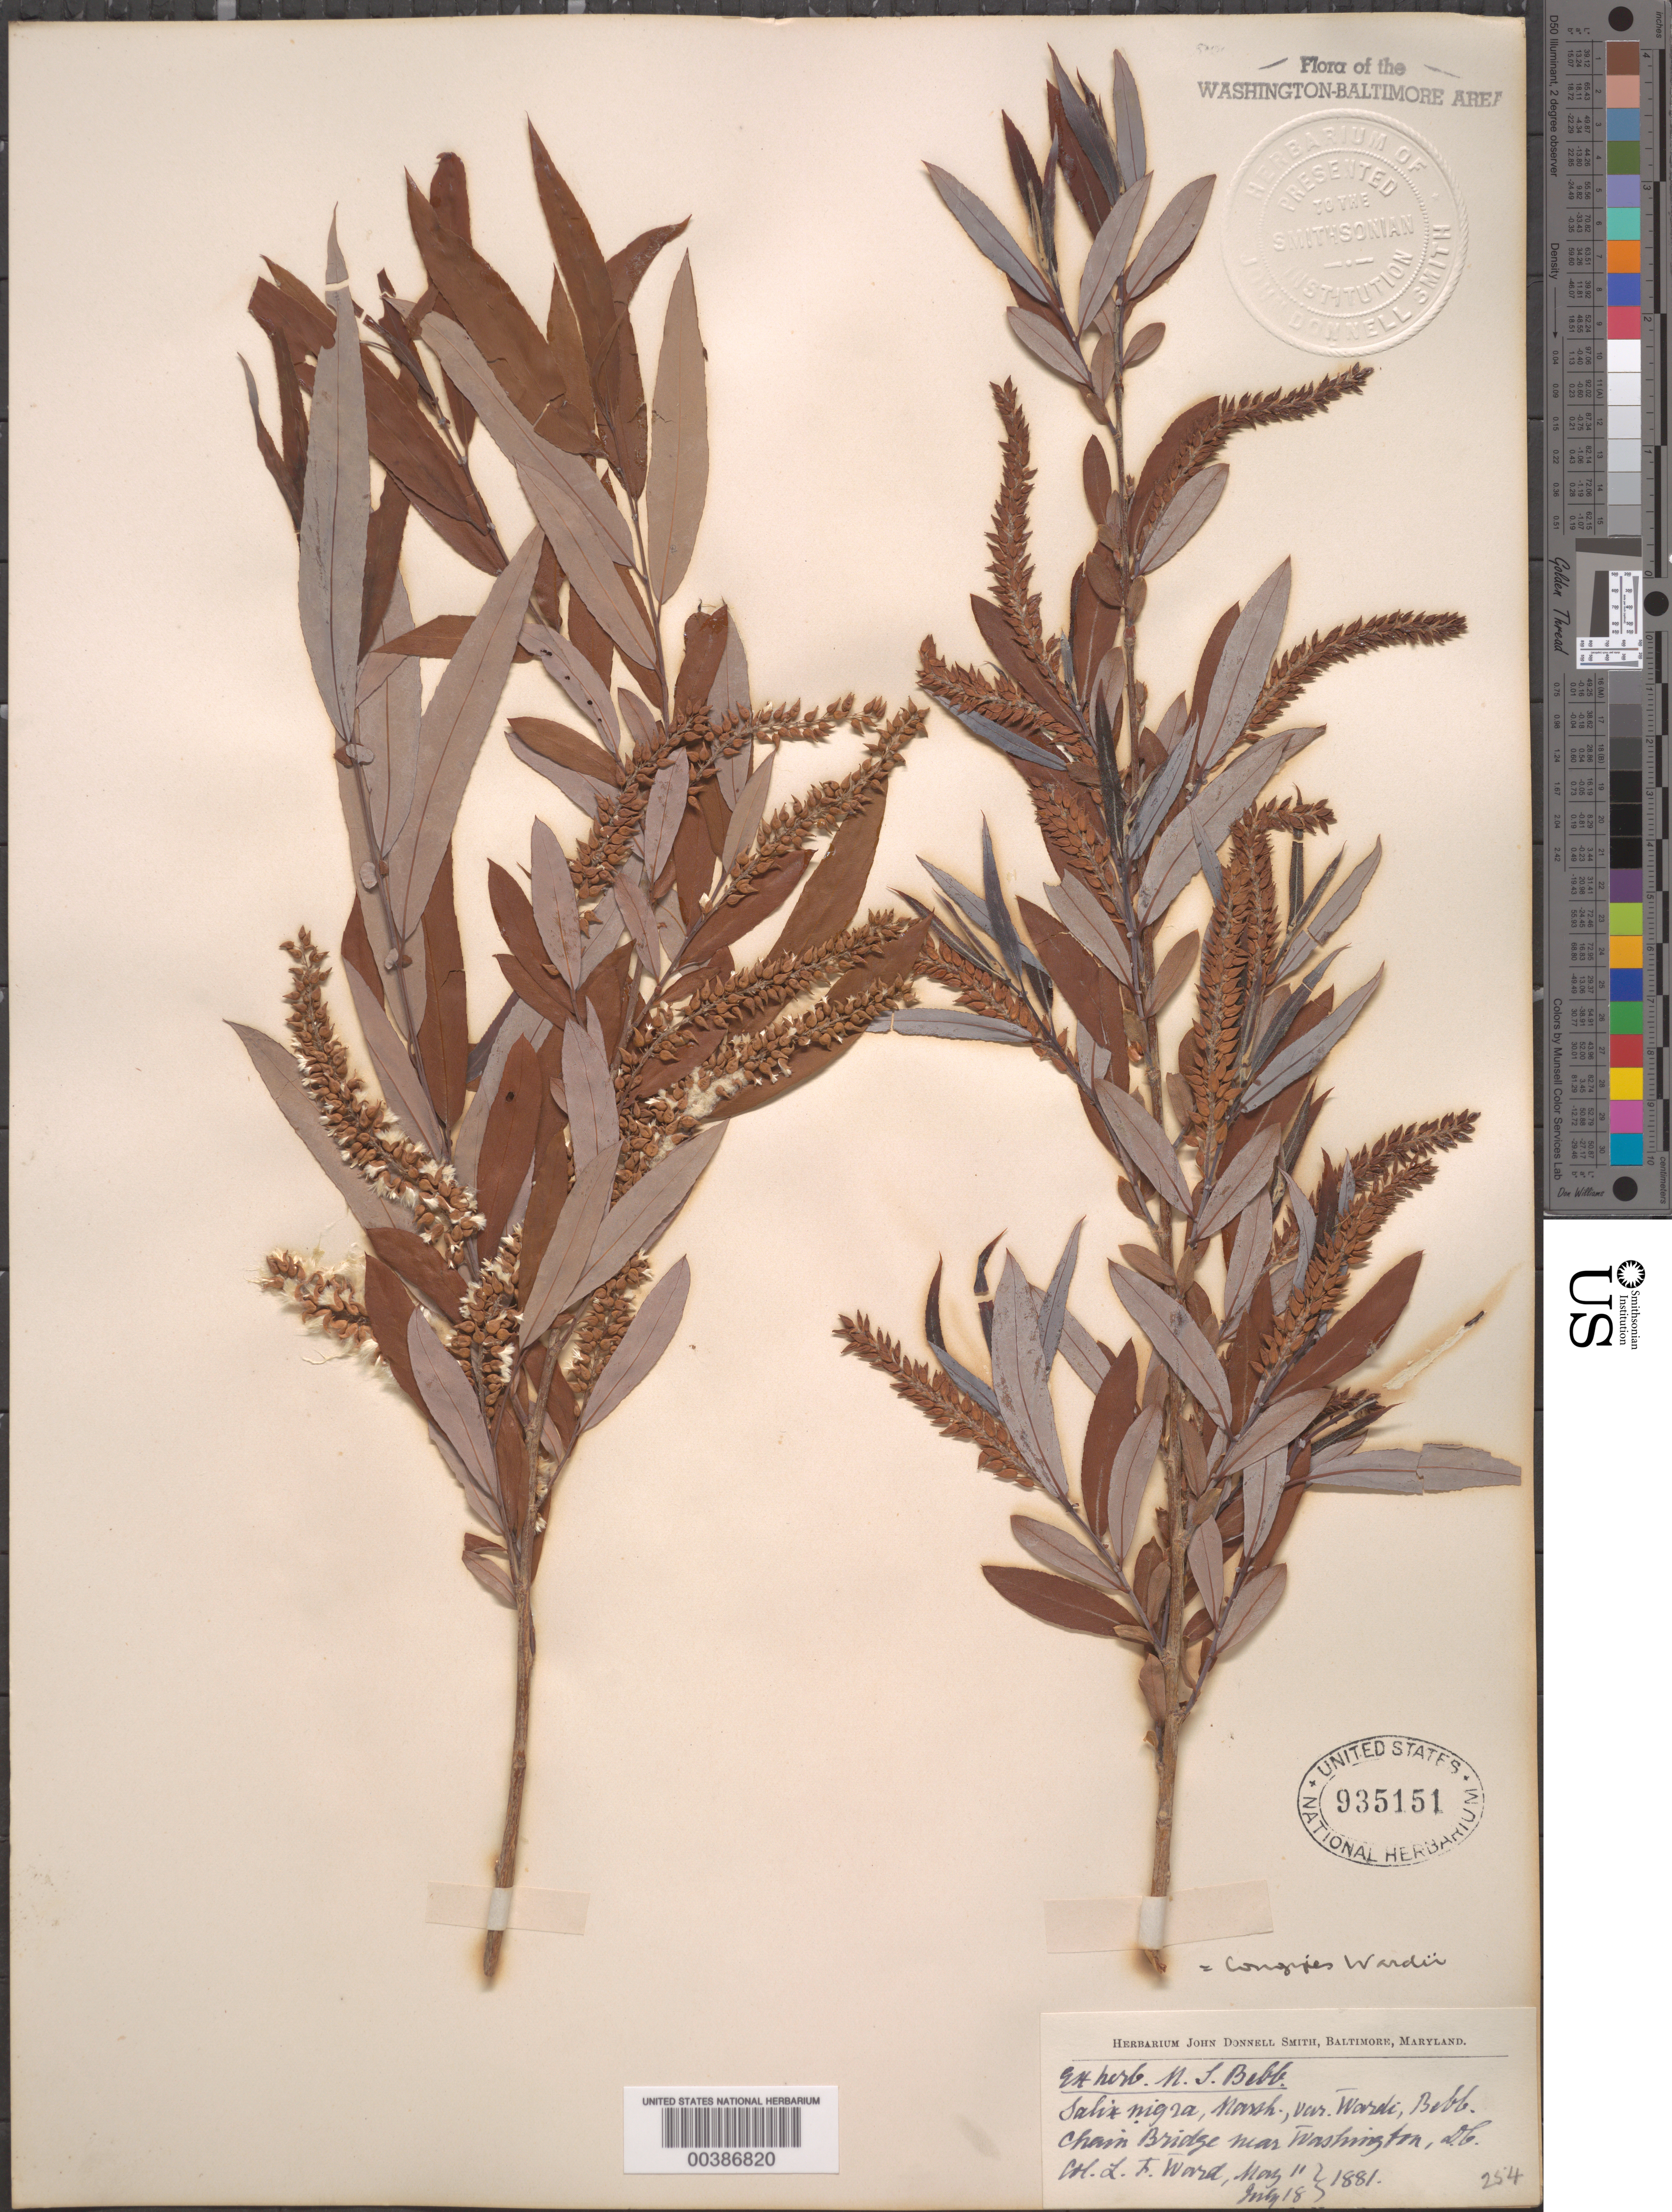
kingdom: Plantae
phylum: Tracheophyta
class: Magnoliopsida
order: Malpighiales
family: Salicaceae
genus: Salix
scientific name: Salix caroliniana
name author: Michx.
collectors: L. F. Ward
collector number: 254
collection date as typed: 11 May 1881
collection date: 1881-05-11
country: United States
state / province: District of Columbia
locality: Chain Bridge C. and O. Canal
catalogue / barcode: US 935151